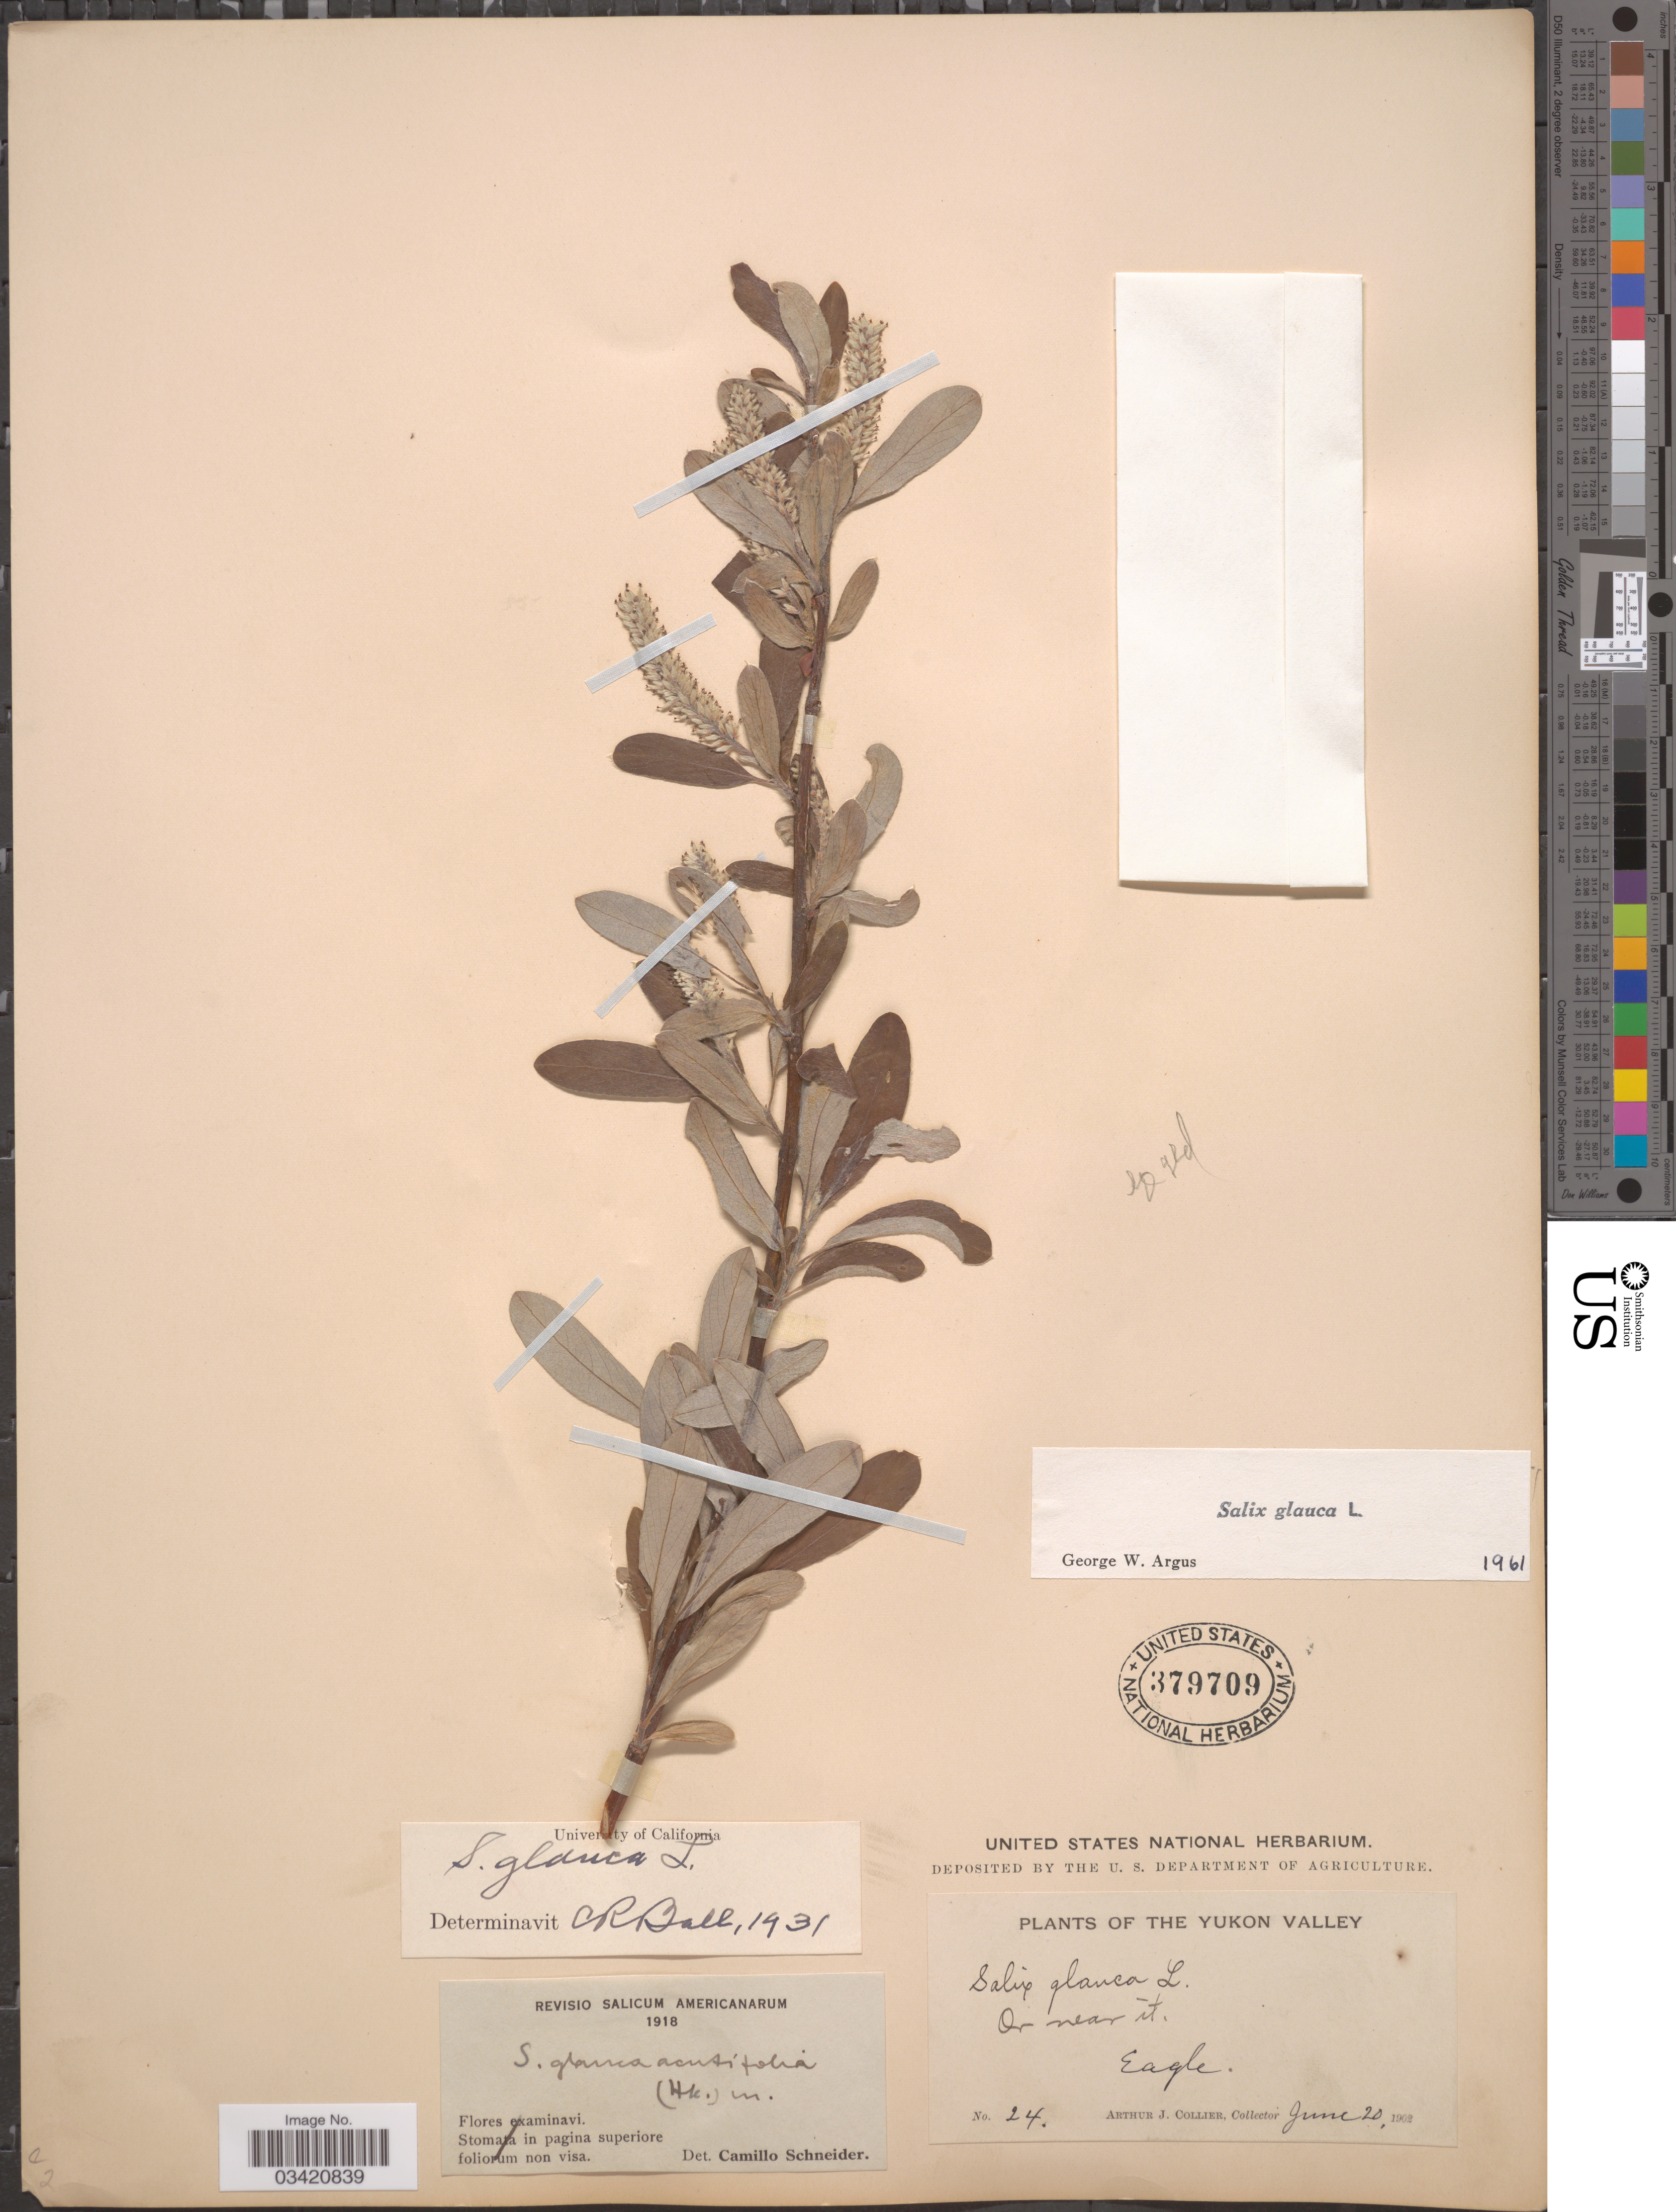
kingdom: Plantae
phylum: Tracheophyta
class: Magnoliopsida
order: Malpighiales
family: Salicaceae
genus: Salix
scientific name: Salix glauca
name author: L.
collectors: A. Collier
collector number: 24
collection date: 1902-06-20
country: Canada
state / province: Yukon Territory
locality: The Yukon Valley. Eagle.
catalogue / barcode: US 379709